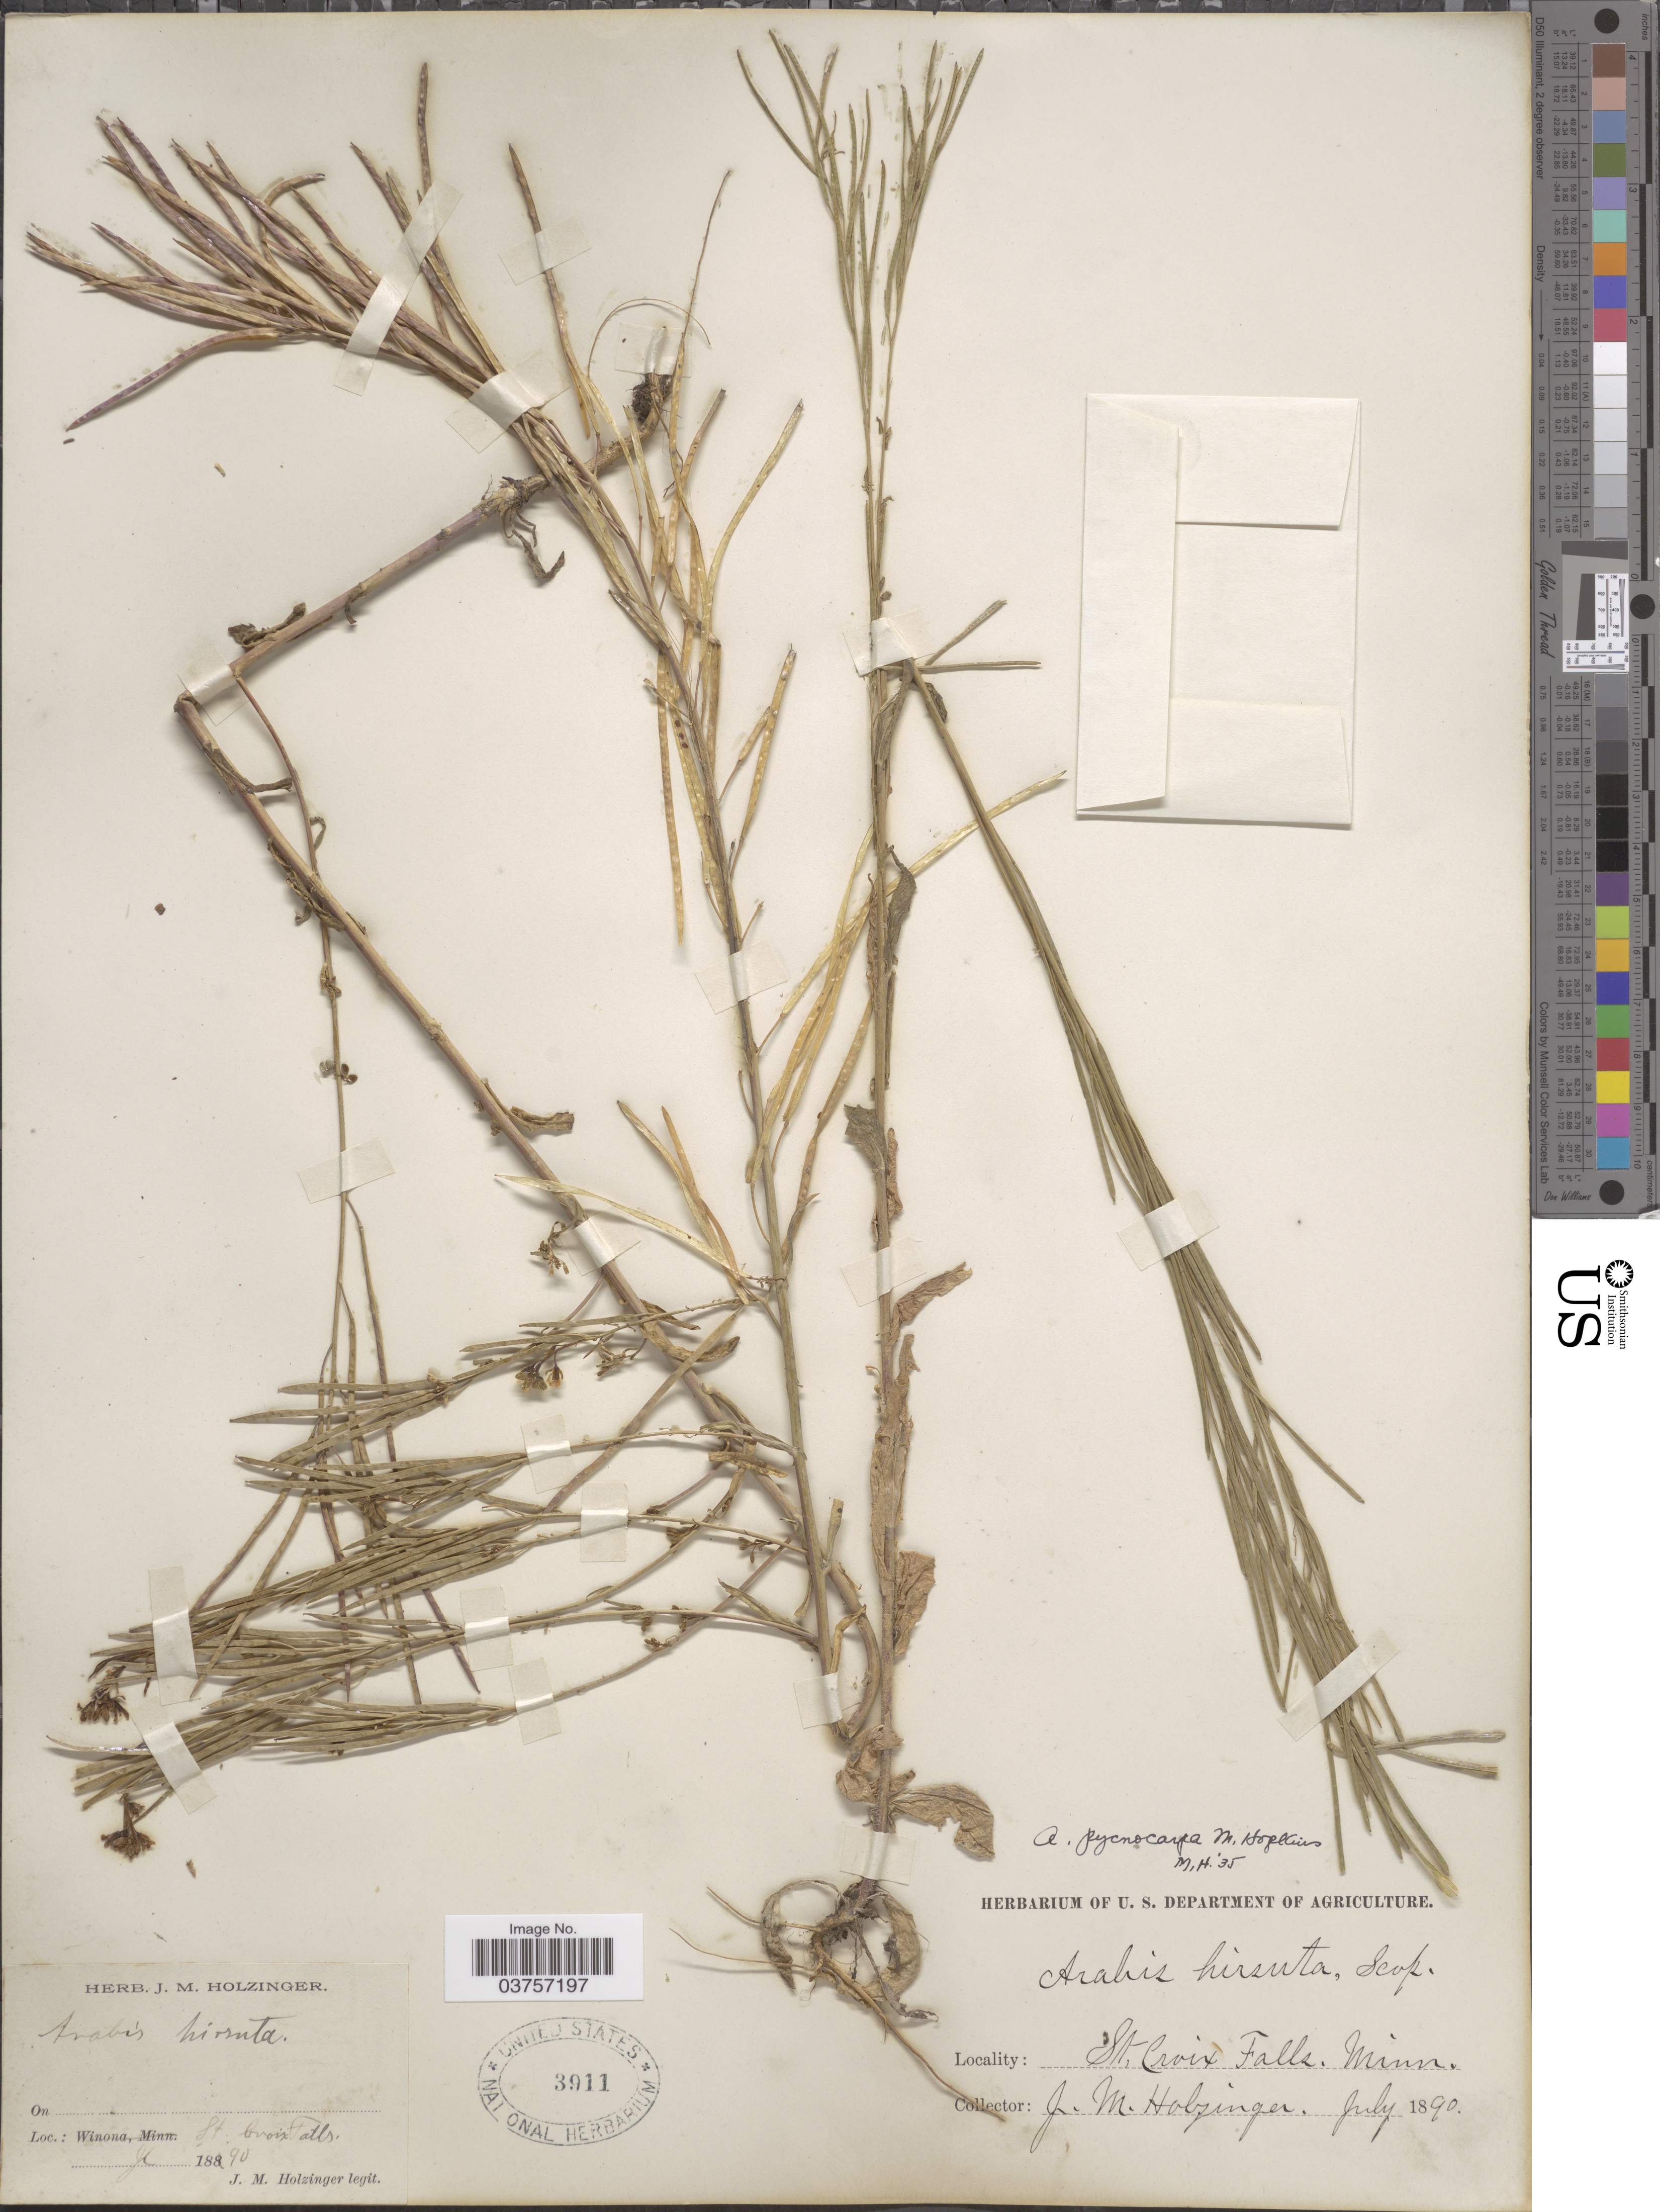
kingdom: Plantae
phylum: Tracheophyta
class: Magnoliopsida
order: Brassicales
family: Brassicaceae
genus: Arabis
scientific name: Arabis hirsuta var. pycnocarpa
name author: M. Hopkins & Rollins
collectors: J. M. Holzinger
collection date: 1890-07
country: United States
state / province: Minnesota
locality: St. Croix Falls.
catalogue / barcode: US 3911